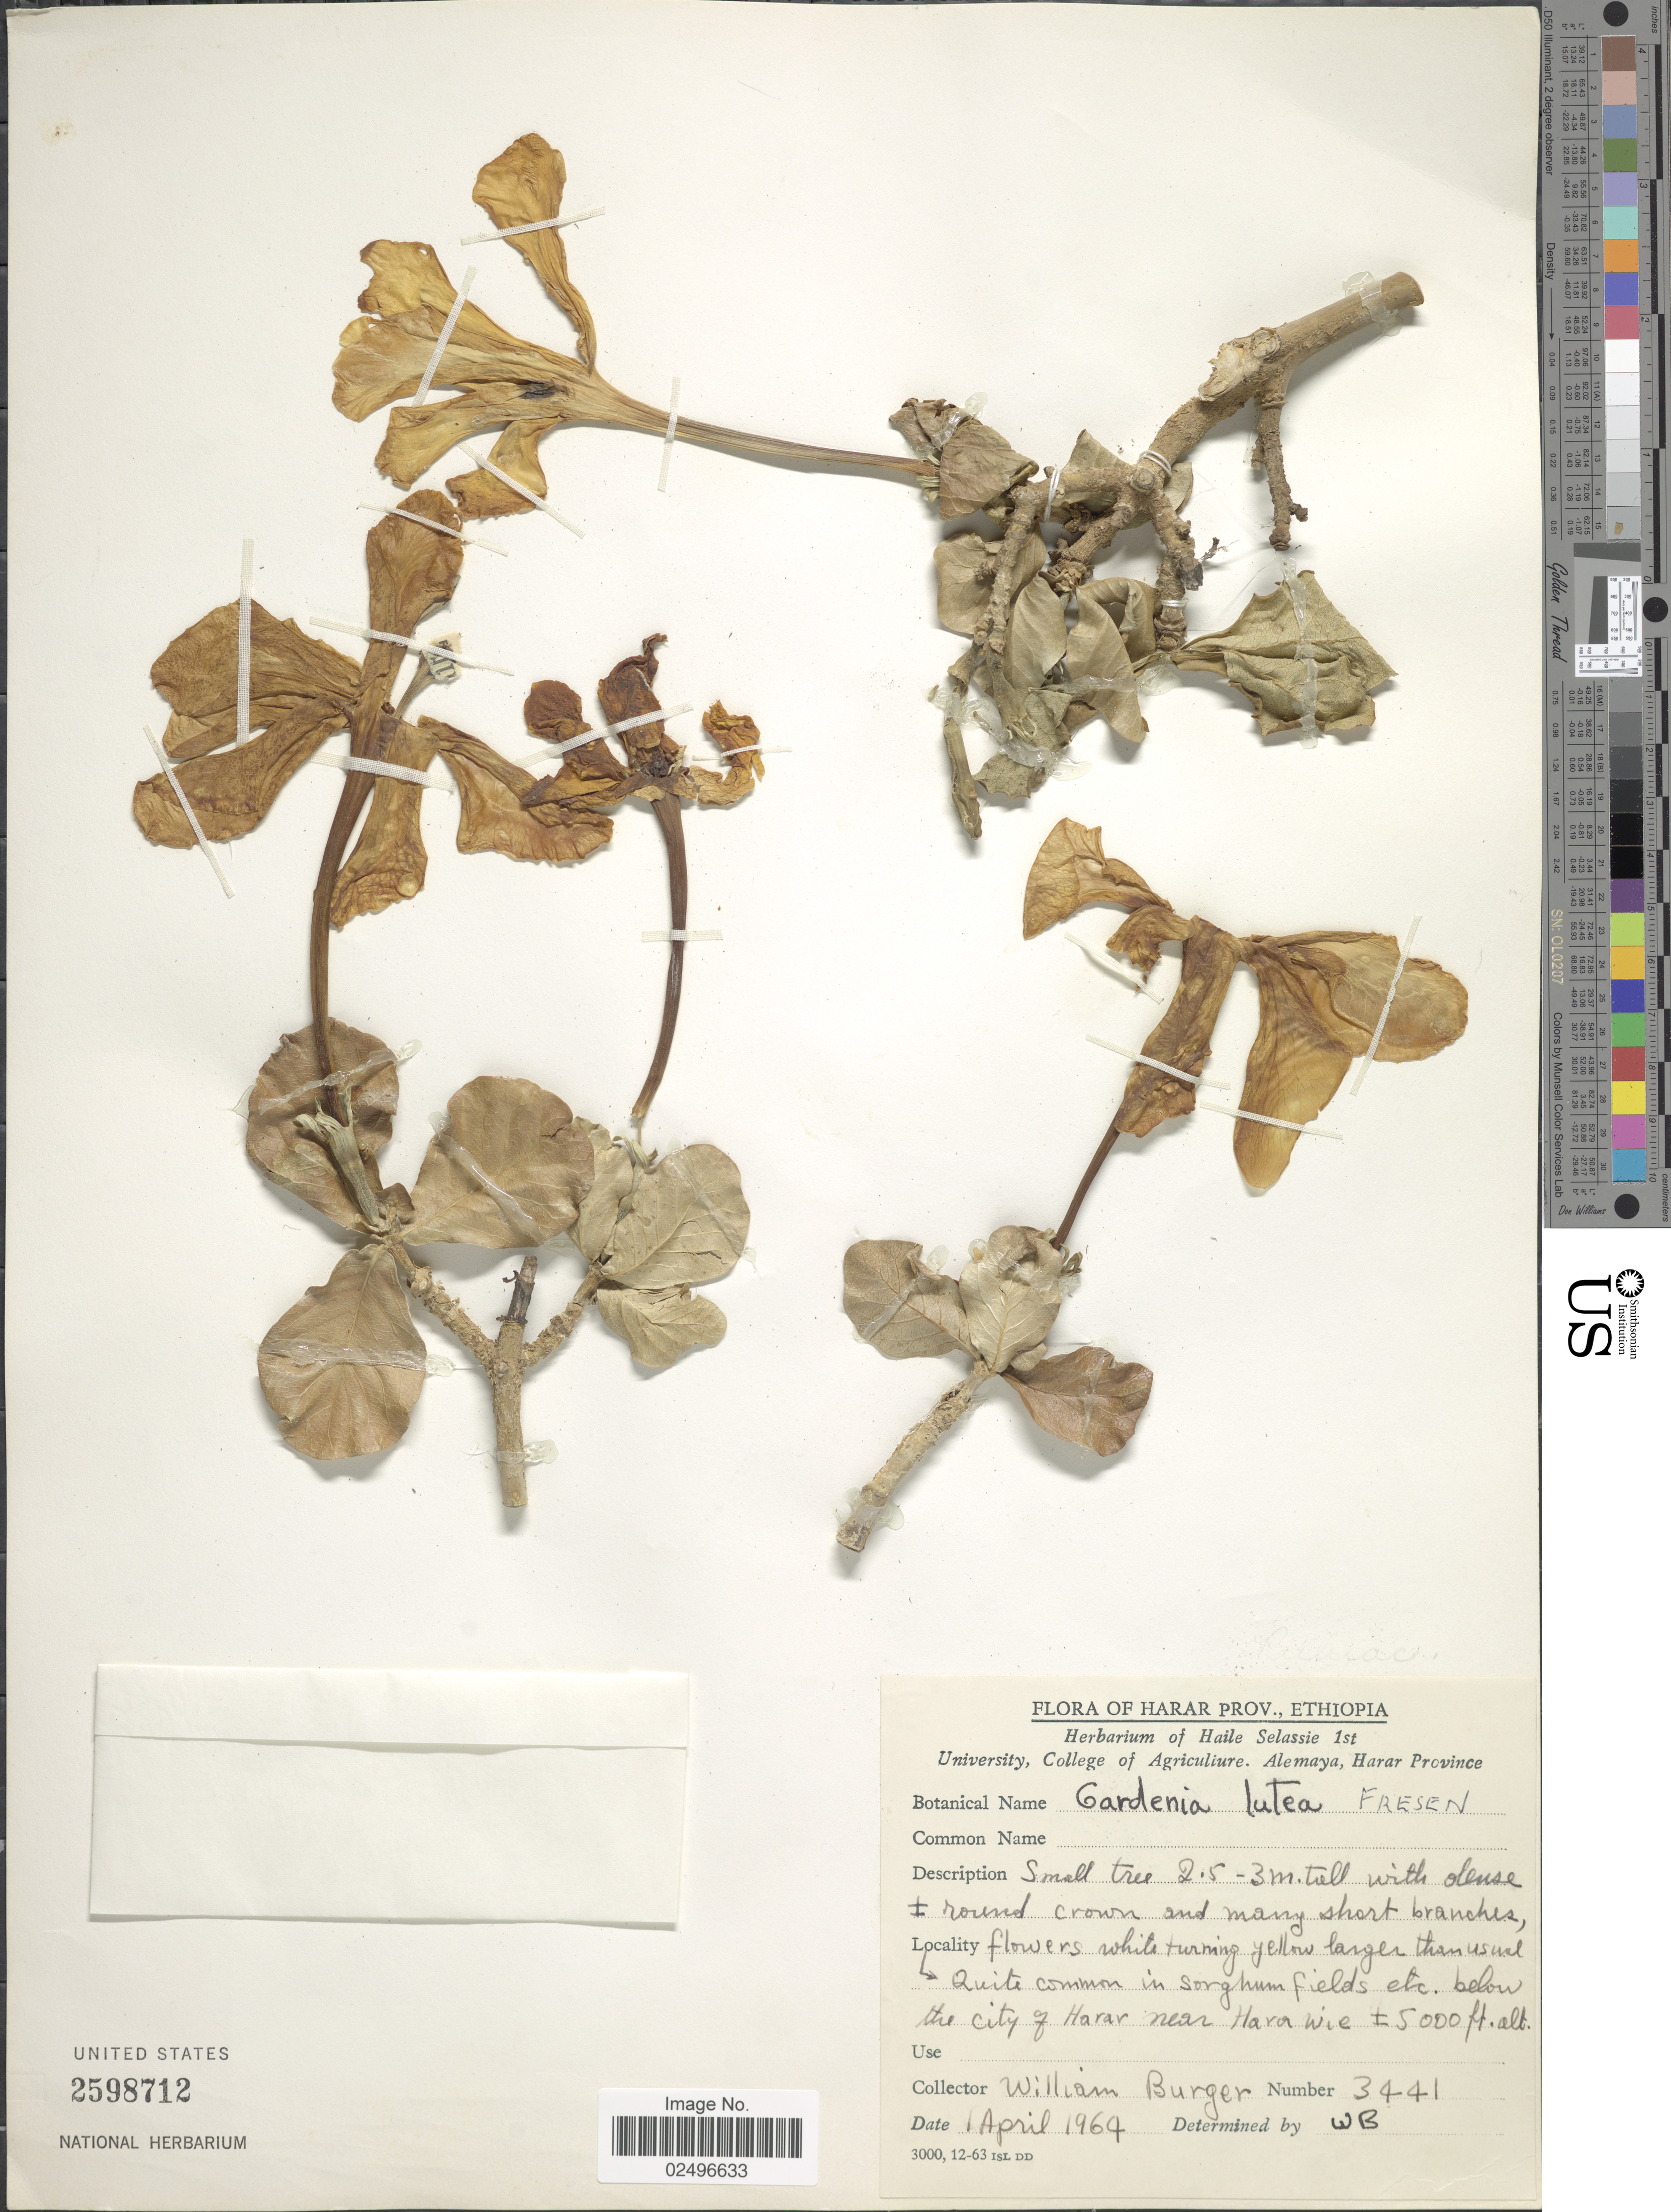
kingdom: Plantae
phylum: Tracheophyta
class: Magnoliopsida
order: Gentianales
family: Rubiaceae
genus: Gardenia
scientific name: Gardenia lutea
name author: Fresen.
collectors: W. Burger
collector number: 3441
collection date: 1964-04-01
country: Ethiopia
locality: Harar Prov. Below the city of Harar near Harar Wie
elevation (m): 1524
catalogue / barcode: US 2598712